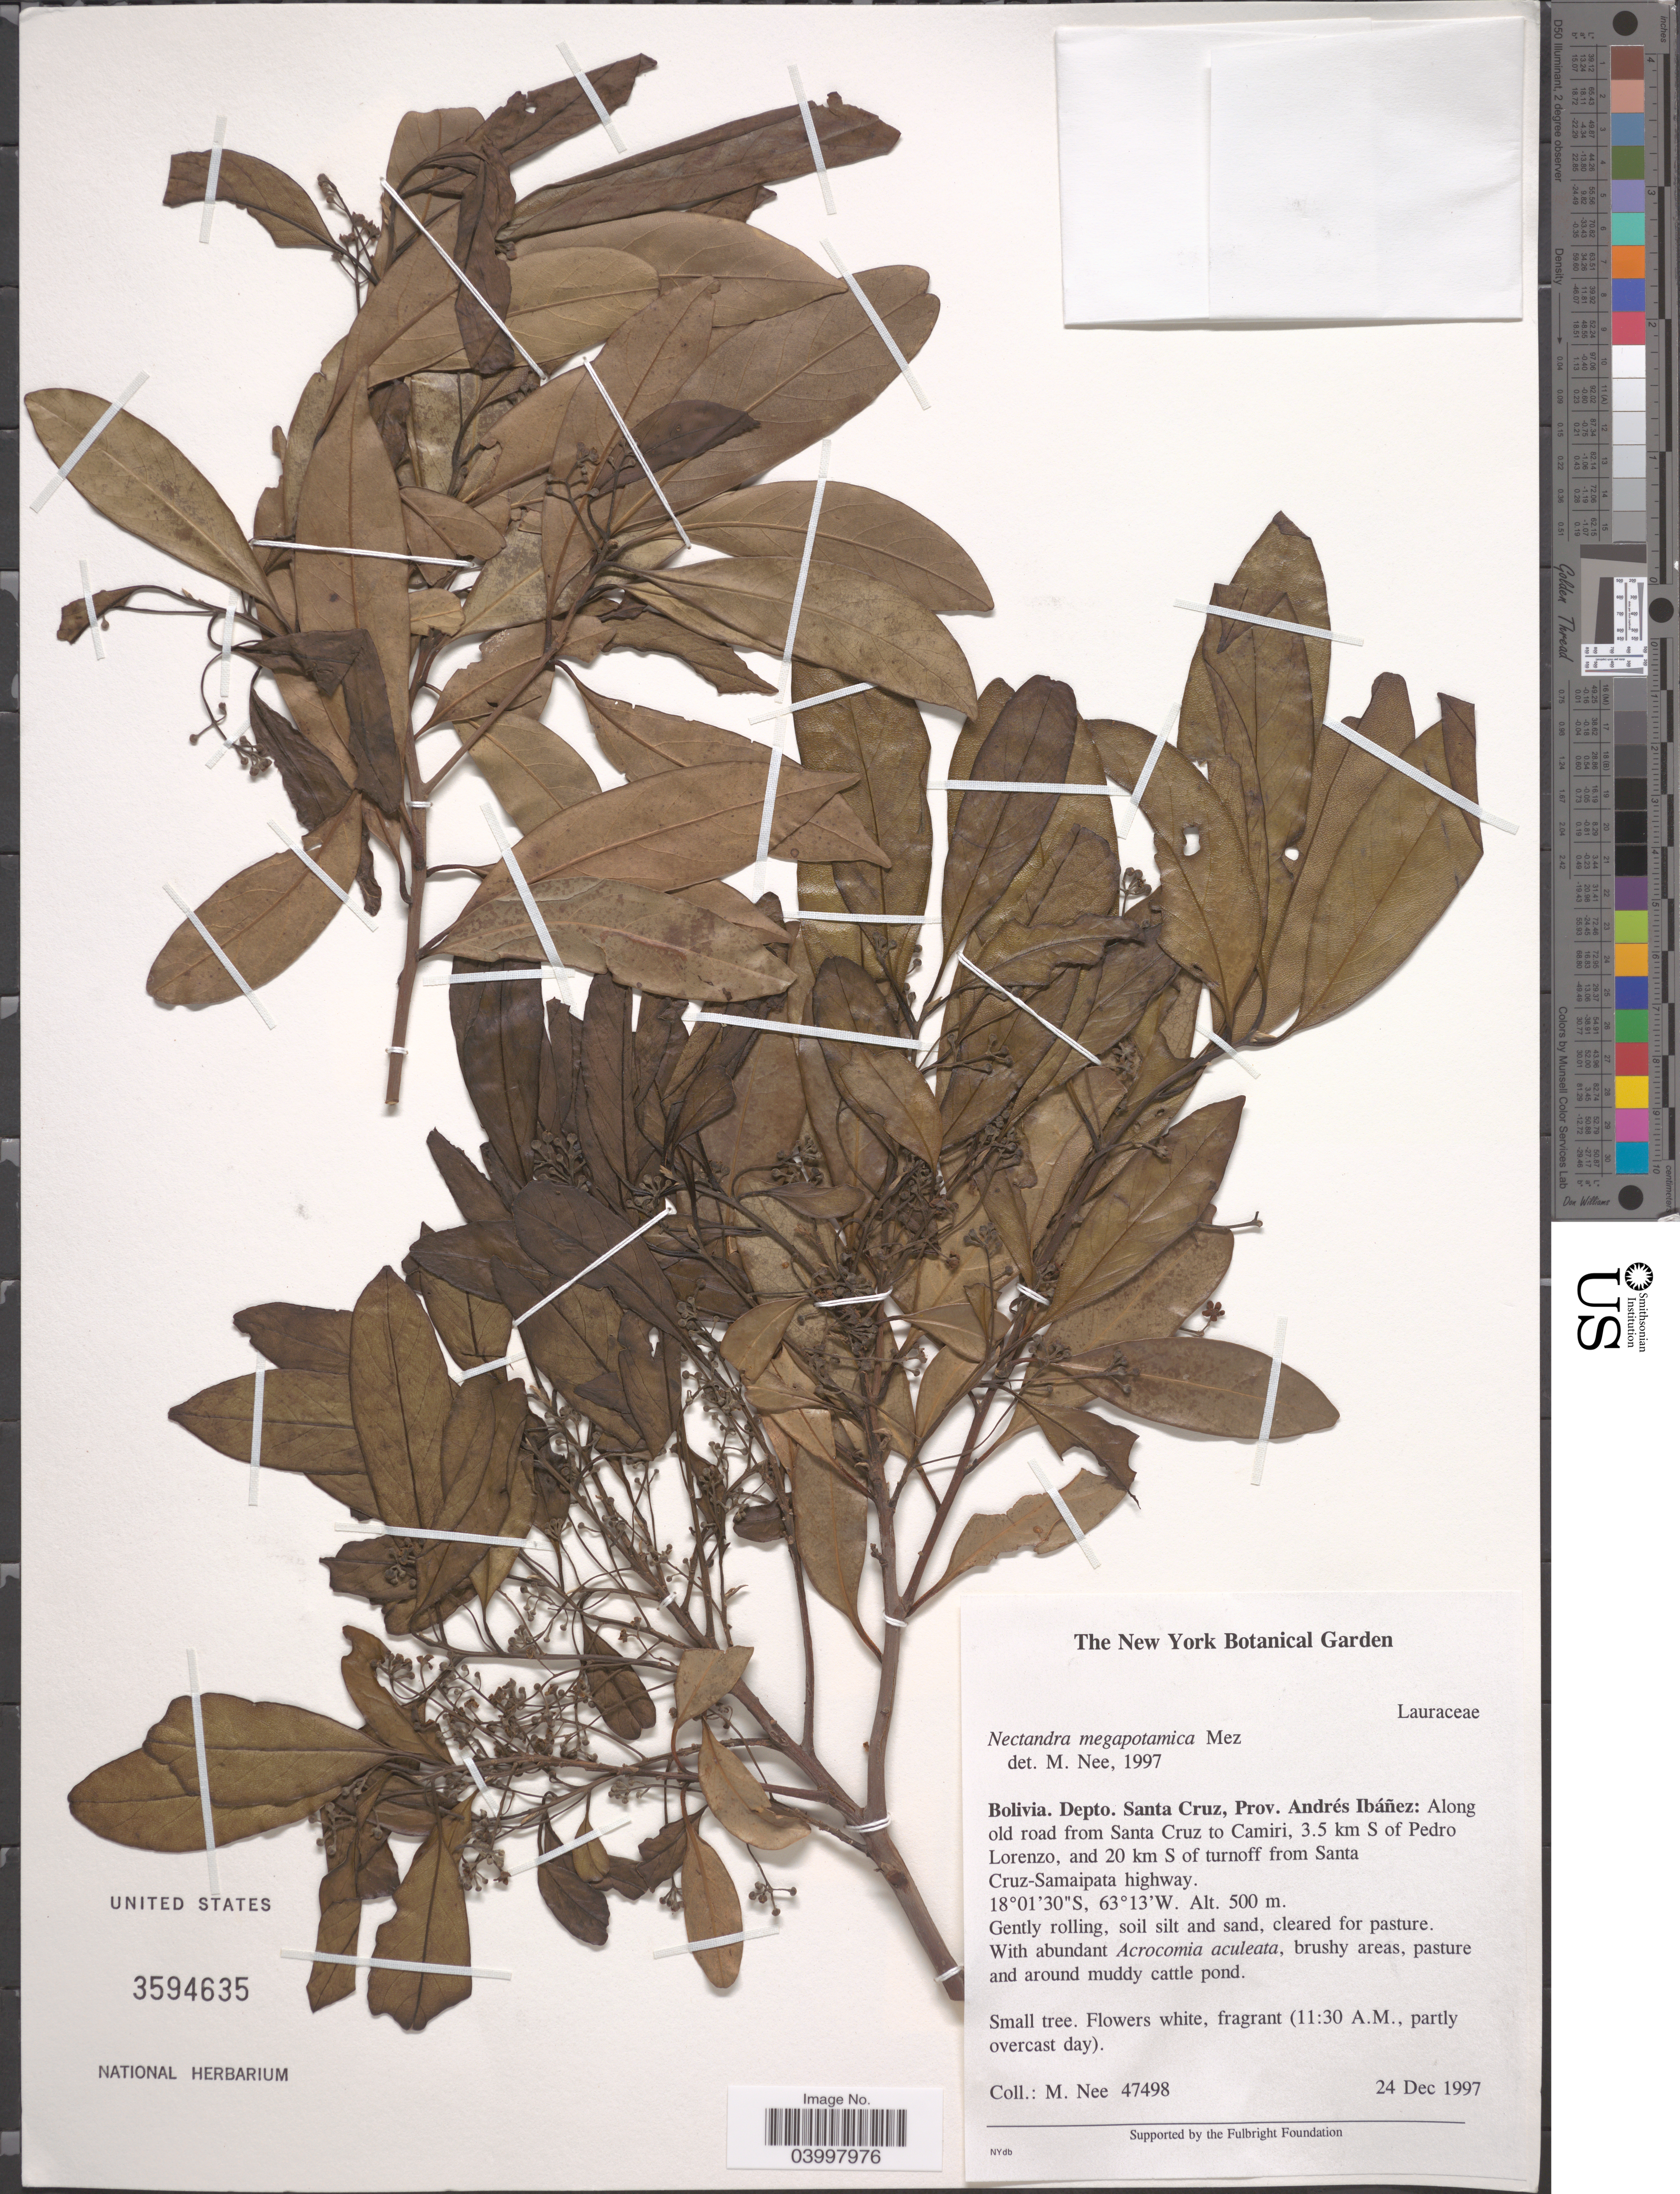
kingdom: Plantae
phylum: Tracheophyta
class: Magnoliopsida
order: Laurales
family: Lauraceae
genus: Nectandra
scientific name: Nectandra megapotamica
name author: Mez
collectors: M. Nee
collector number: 47498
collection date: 1997-12-24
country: Bolivia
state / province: Santa Cruz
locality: Depto. Santa Cruz, Prov. Andrés Ibáñez: Along old road from Santa Cruz to Camiri, 3.5 km S of Pedro Lorenzo, and 20 km S of turnoff from Santa Cruz-Samaipata highway.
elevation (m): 500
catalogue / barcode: US 3594635